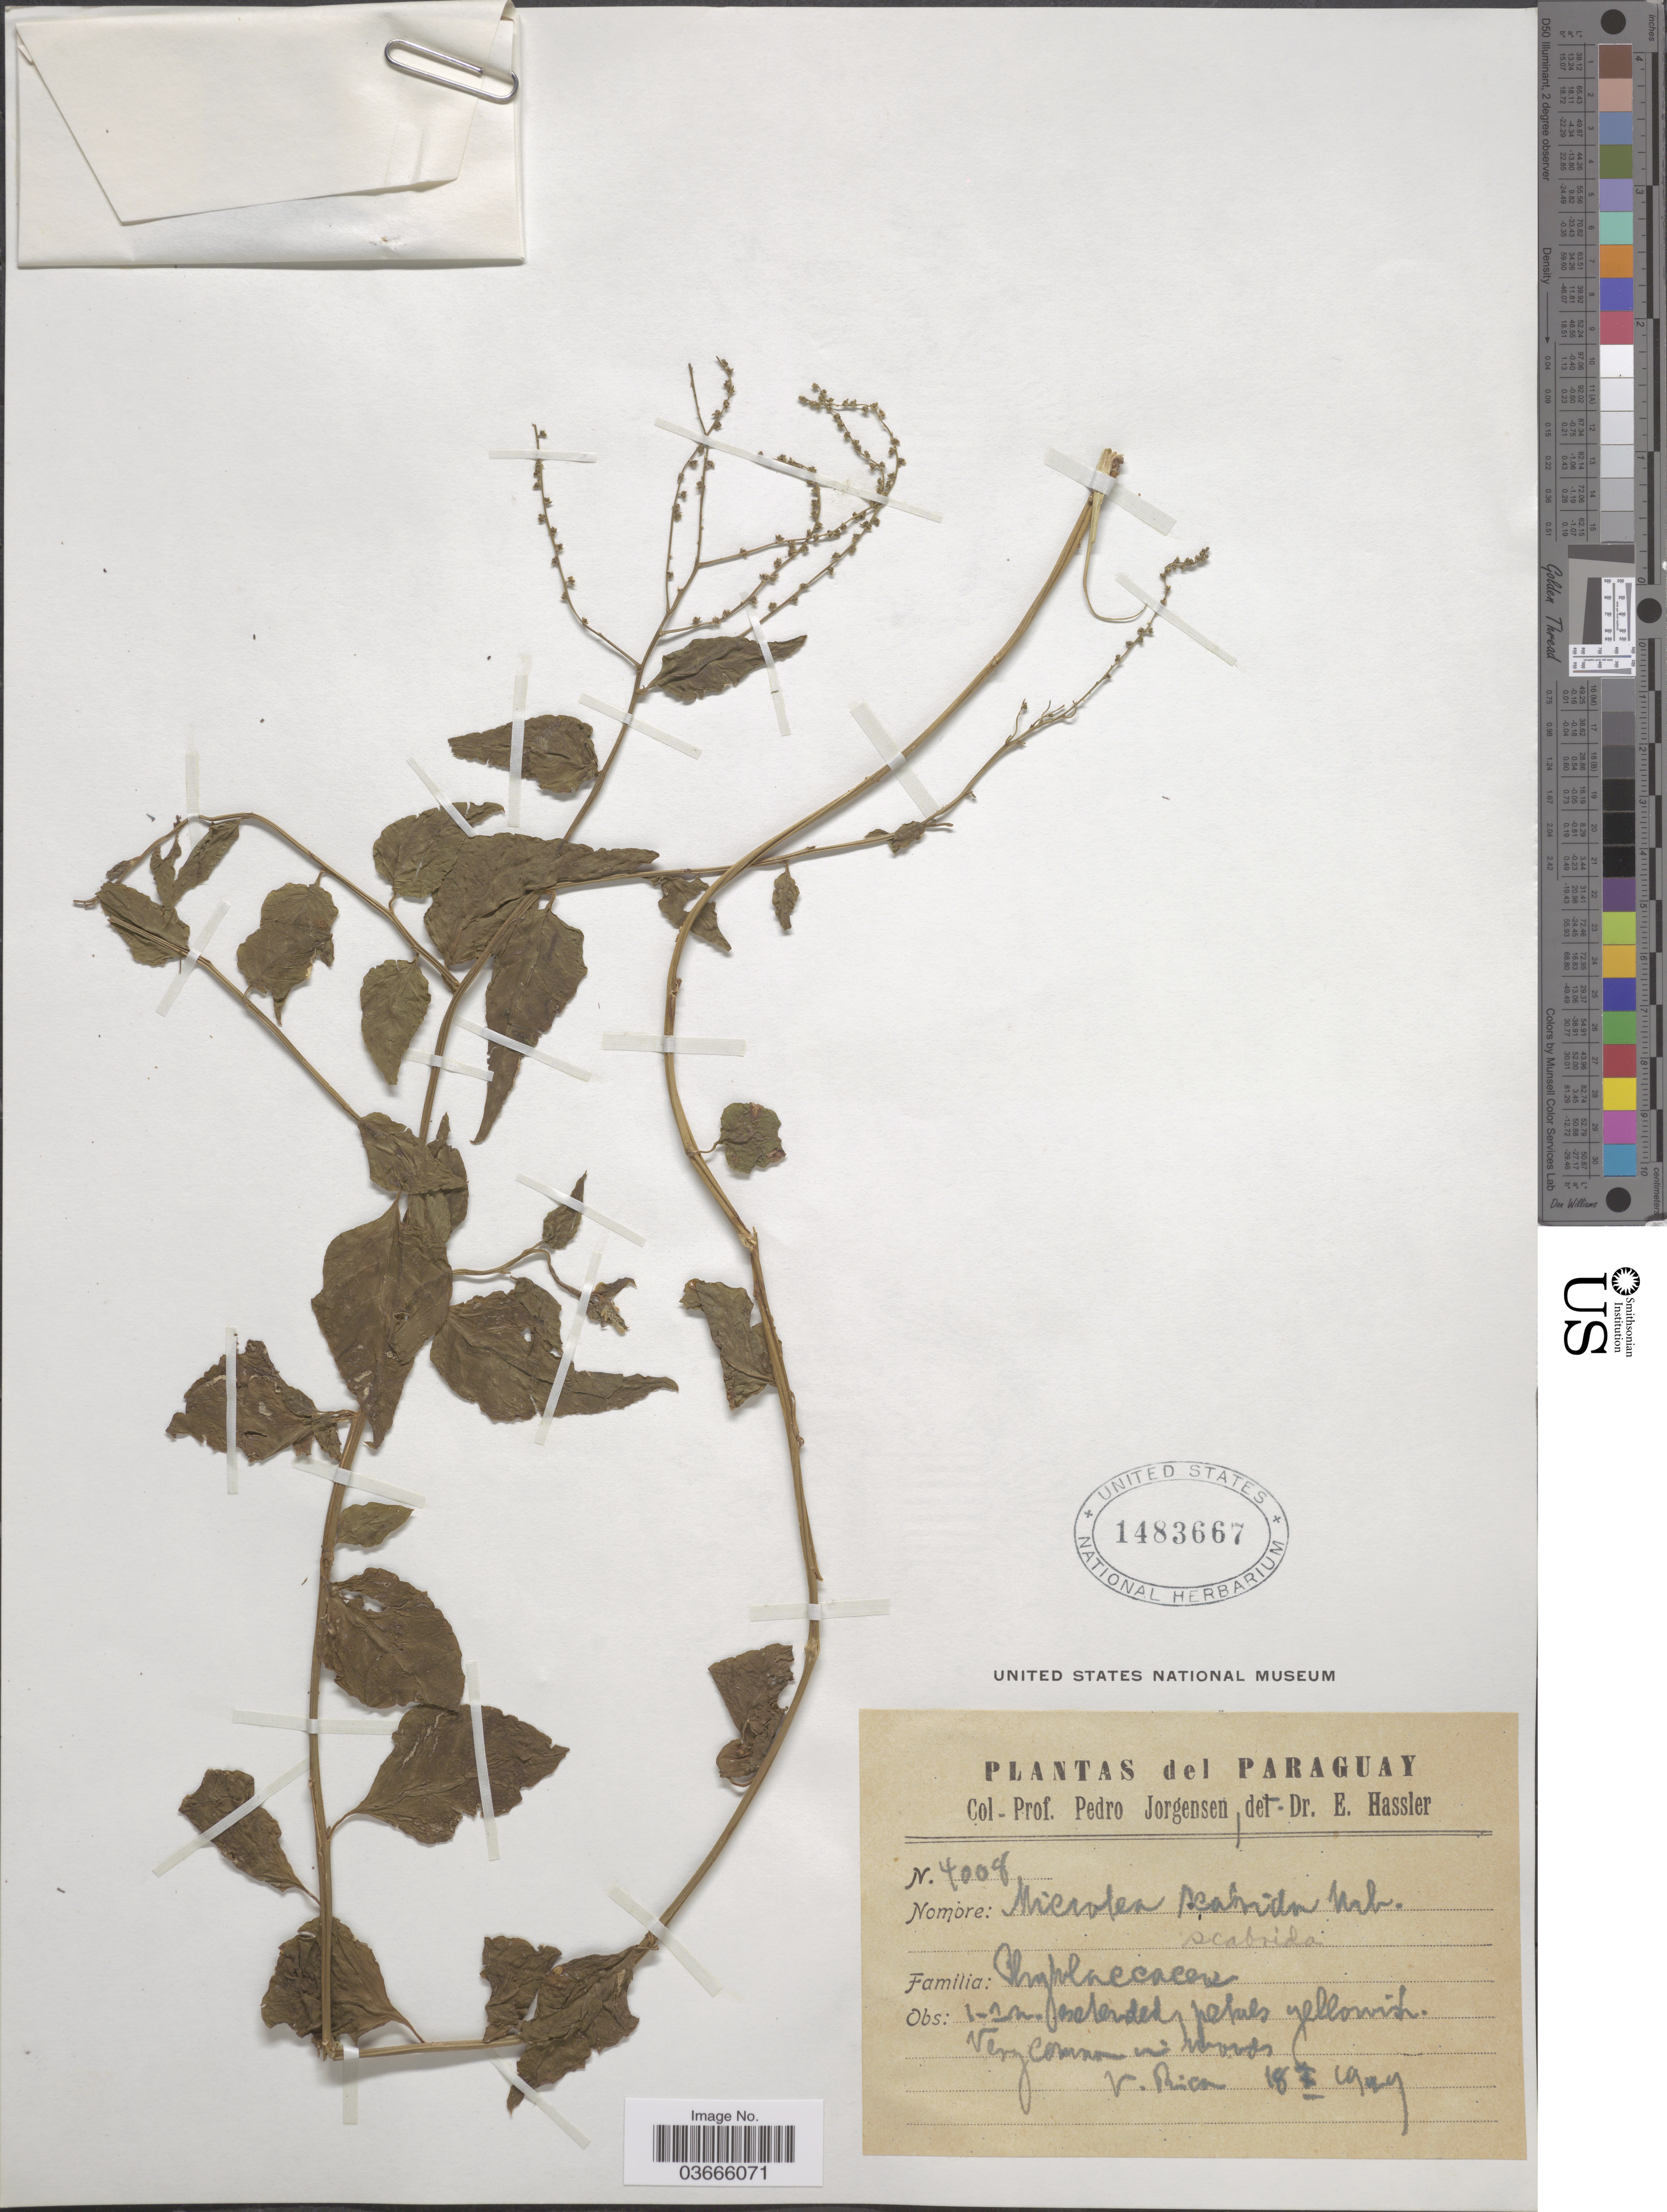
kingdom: Plantae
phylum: Tracheophyta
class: Magnoliopsida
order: Caryophyllales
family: Microteaceae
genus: Microtea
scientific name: Microtea scabrida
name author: Urb.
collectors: P. Jörgensen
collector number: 4008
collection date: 1929-01-18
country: Paraguay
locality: V. Rica.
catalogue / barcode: US 1483667